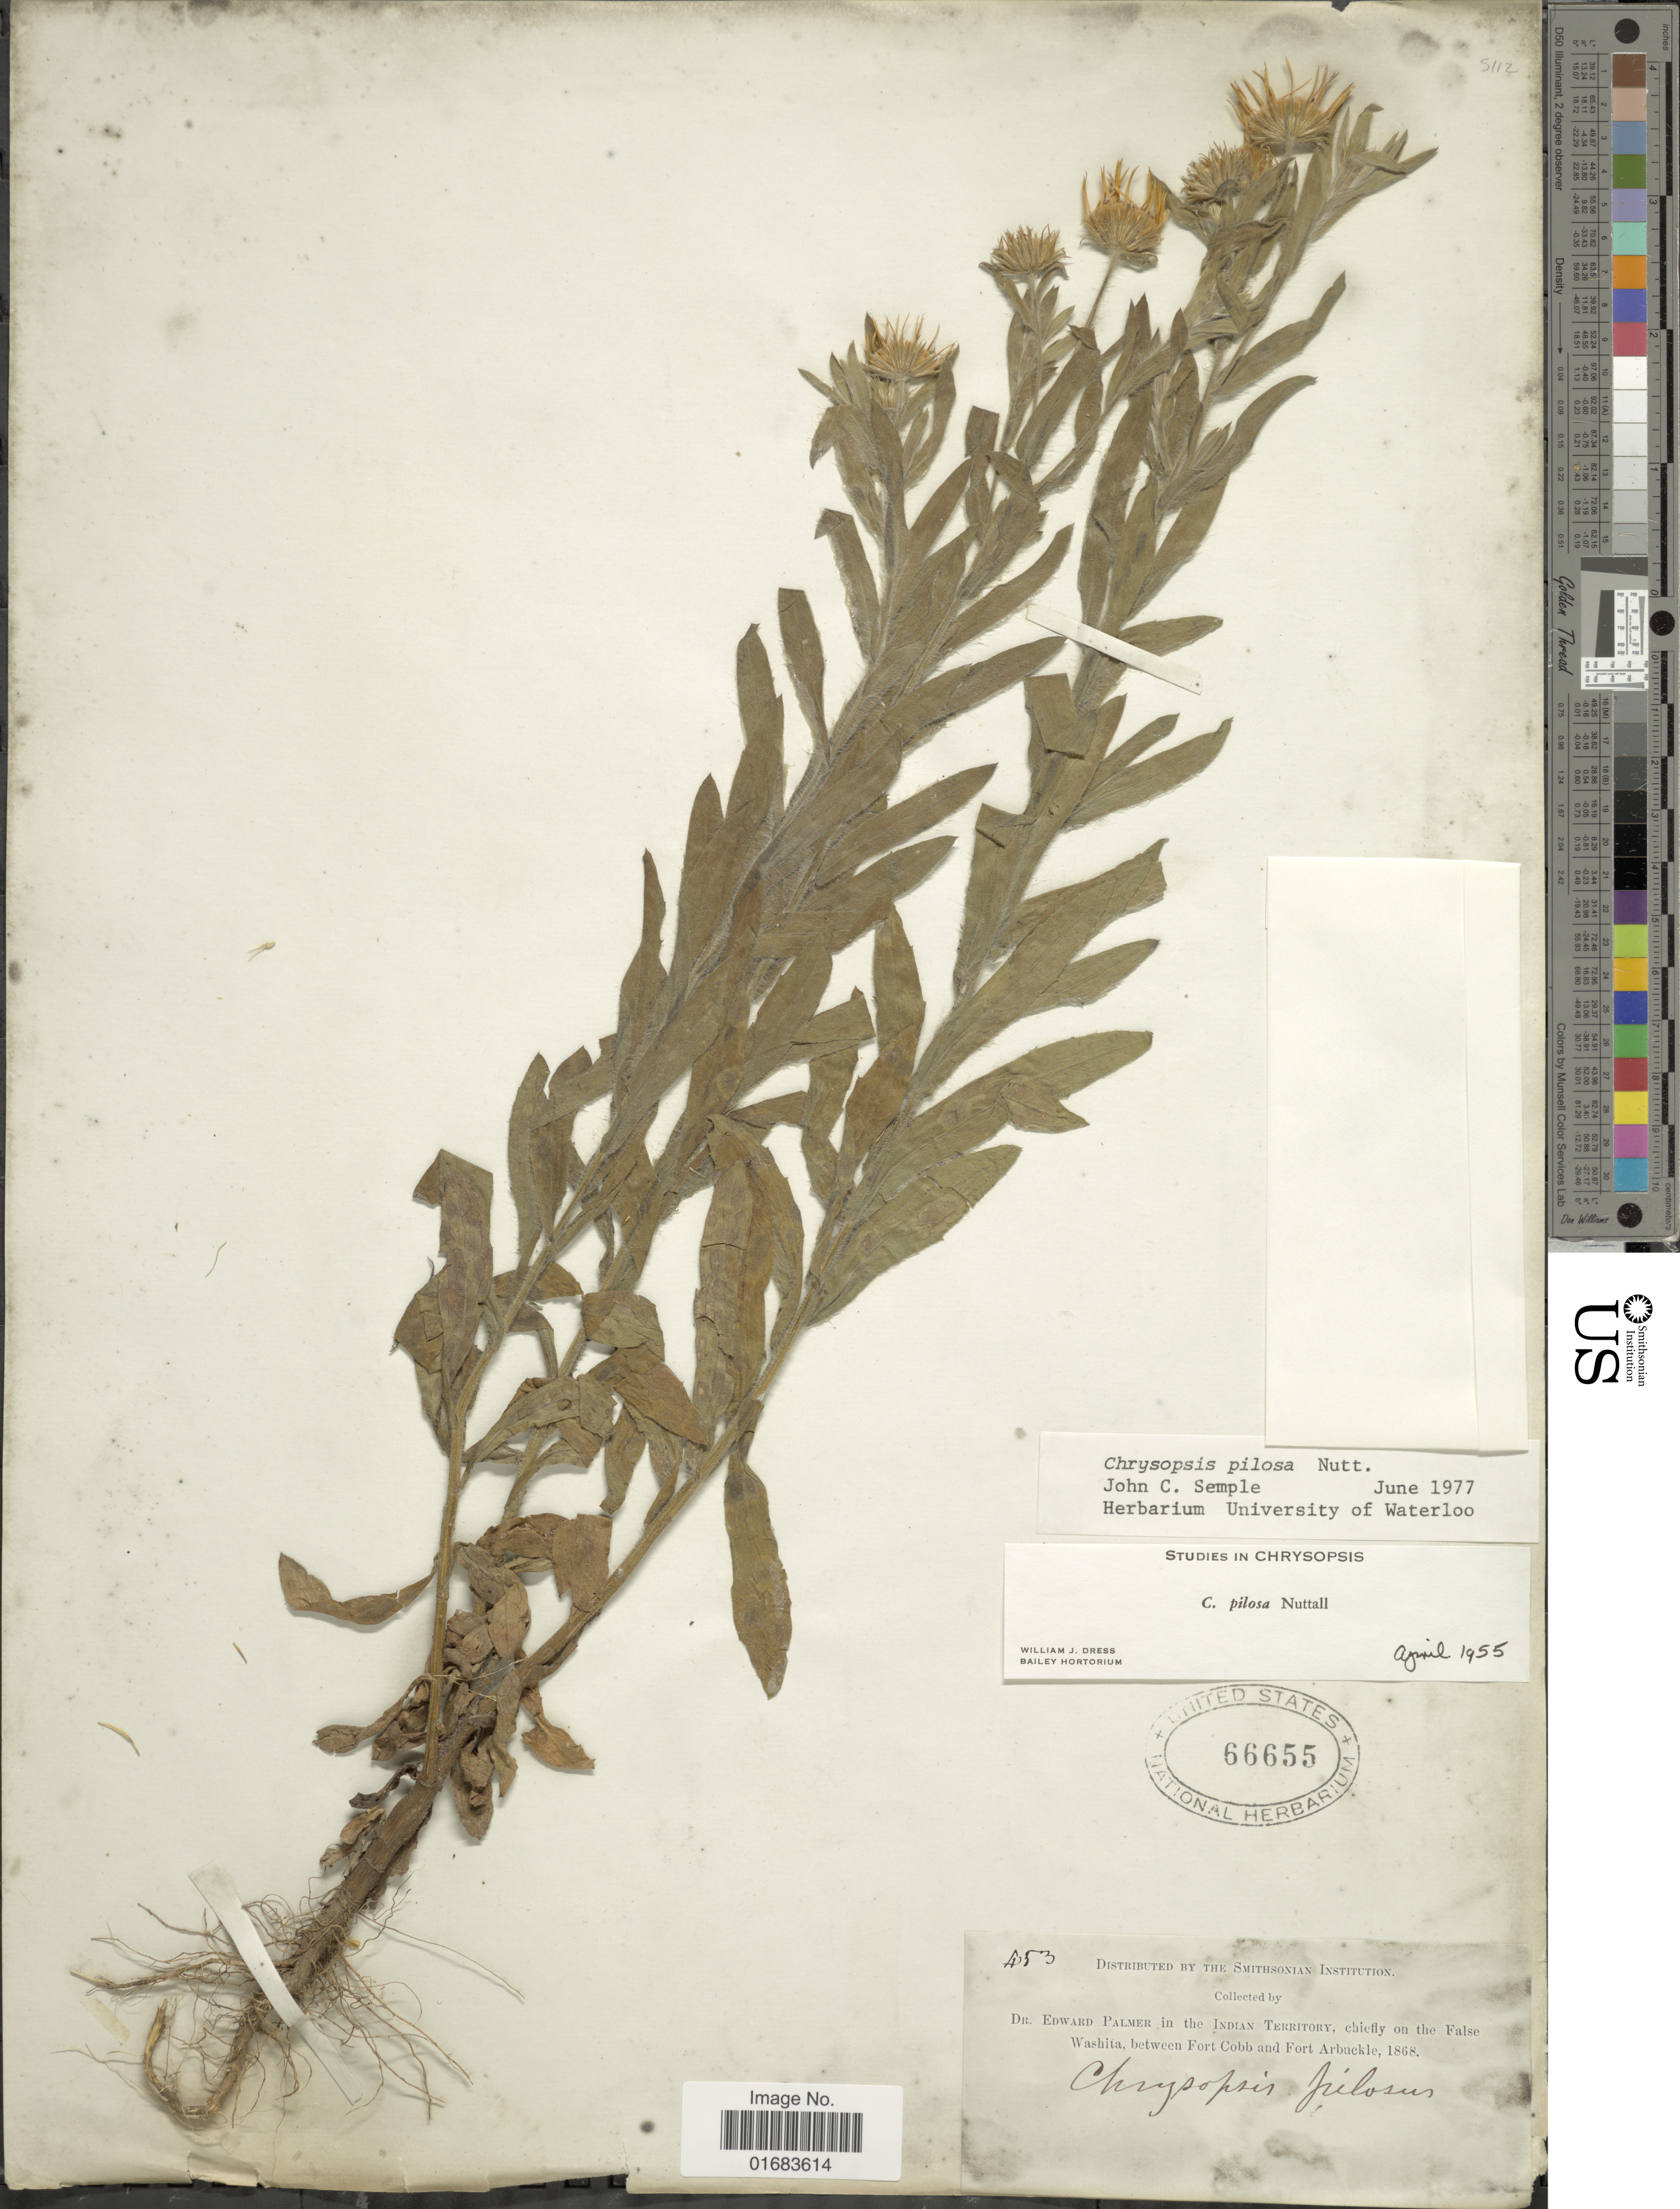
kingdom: Plantae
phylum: Tracheophyta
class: Magnoliopsida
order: Asterales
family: Asteraceae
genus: Chrysopsis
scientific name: Chrysopsis pilosa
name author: Nutt.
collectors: E. Palmer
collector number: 453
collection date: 1868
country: United States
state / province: Oklahoma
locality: Indian Territory, chiefly on the False Washita, between Fort Cobb and Fort Arbuckle.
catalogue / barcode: US 66655